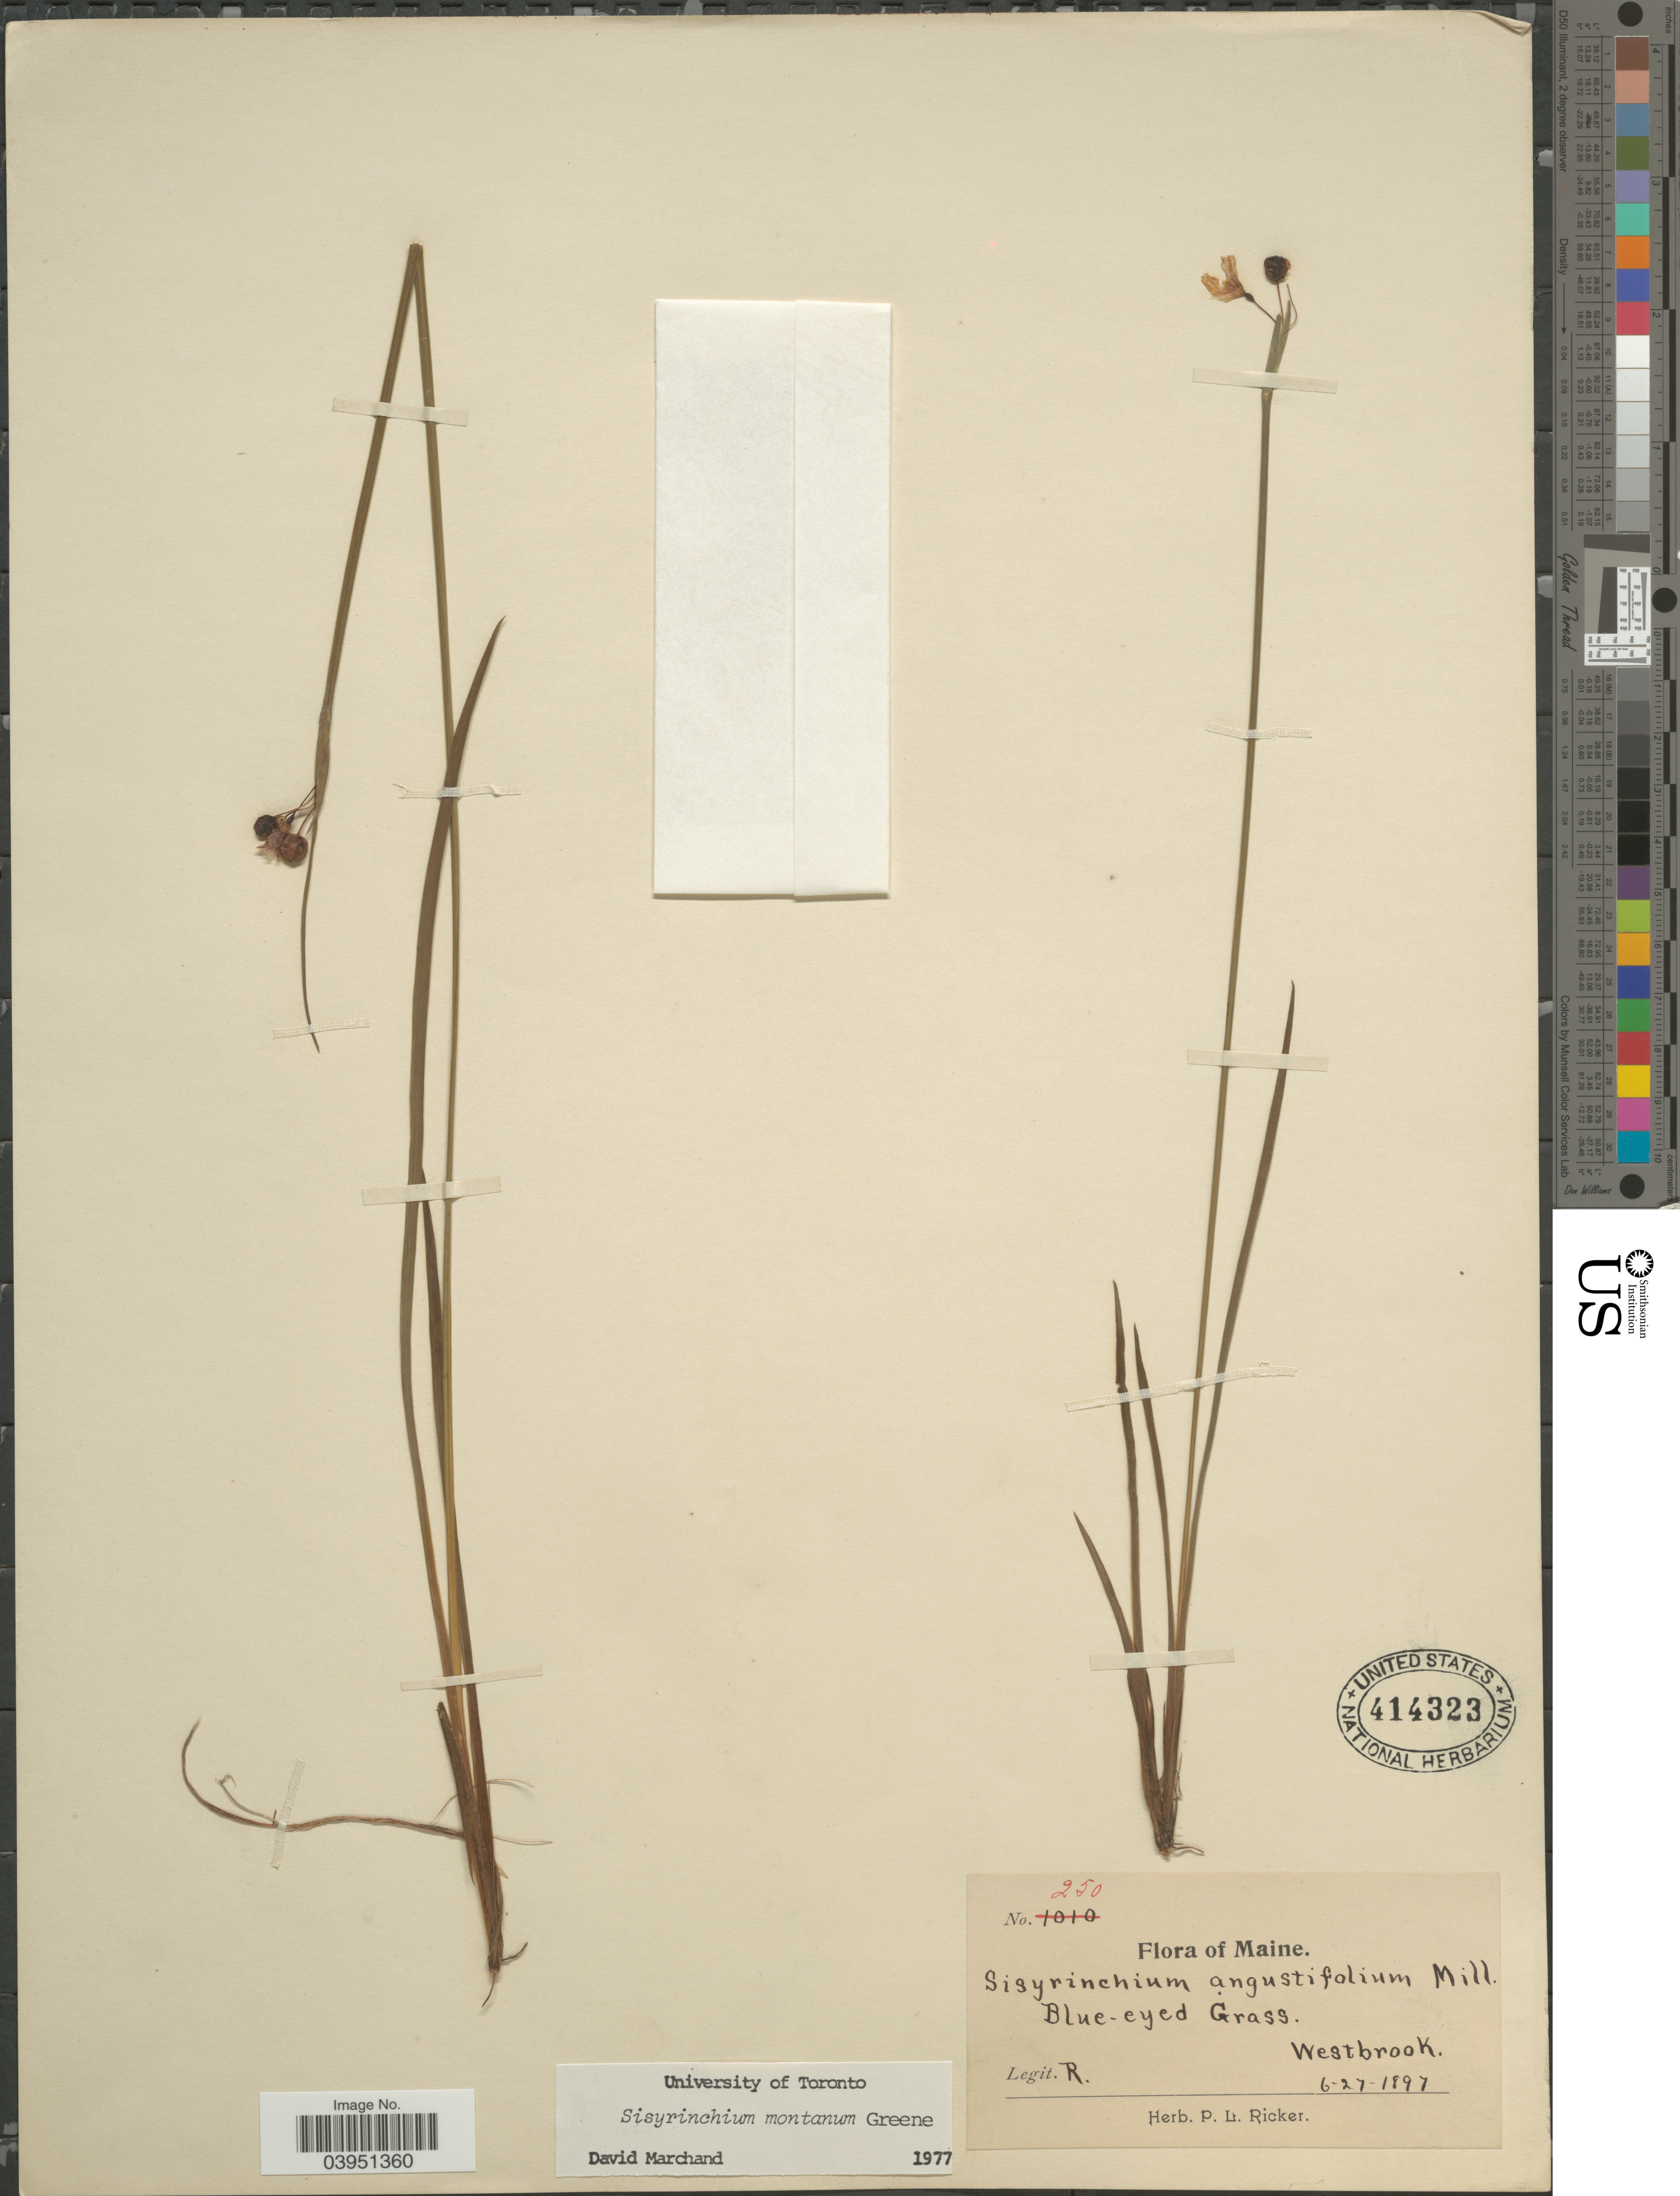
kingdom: Plantae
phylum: Tracheophyta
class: Liliopsida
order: Asparagales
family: Iridaceae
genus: Sisyrinchium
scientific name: Sisyrinchium montanum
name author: Greene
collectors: P. Ricker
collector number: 250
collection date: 1897-06-27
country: United States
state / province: Maine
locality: Westbrook.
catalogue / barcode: US 414323